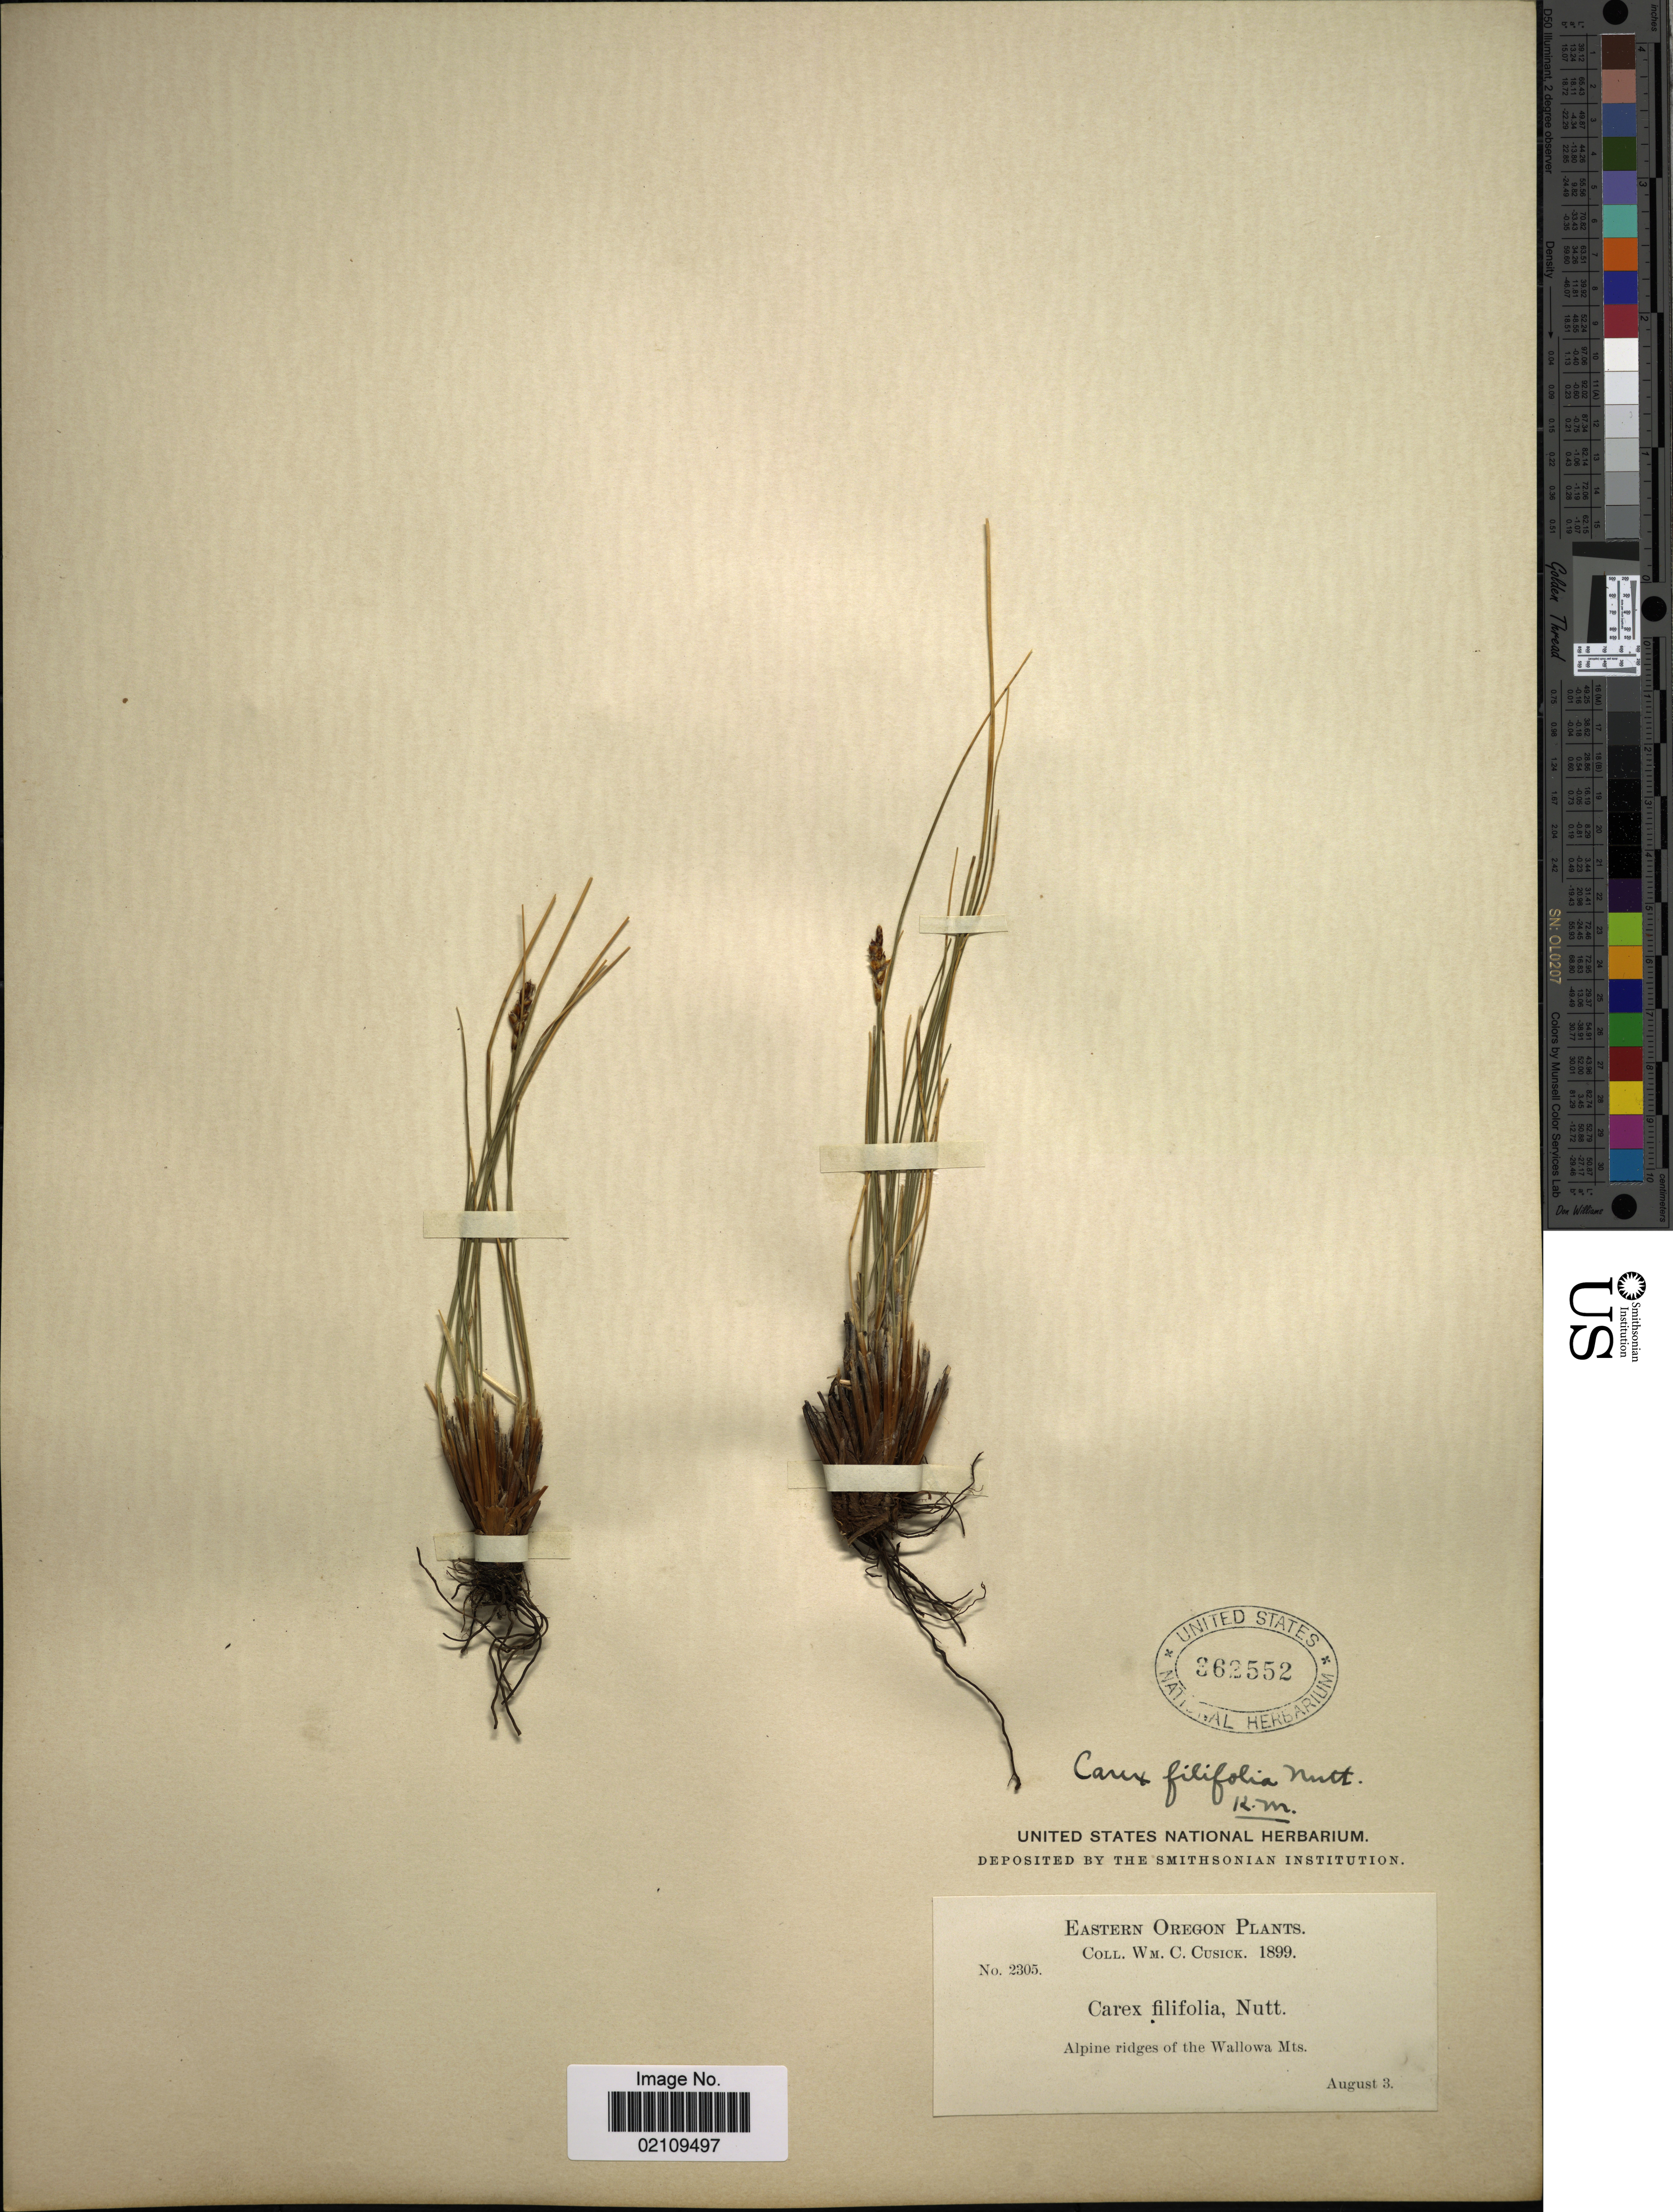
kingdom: Plantae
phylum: Tracheophyta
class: Liliopsida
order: Poales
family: Cyperaceae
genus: Carex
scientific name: Carex filifolia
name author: Nutt.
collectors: W. C. Cusick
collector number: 2305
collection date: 1899-08-03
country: United States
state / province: Oregon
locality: Eastern Oregon, Alpine ridges of the Wallowa Mts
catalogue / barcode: US 362552